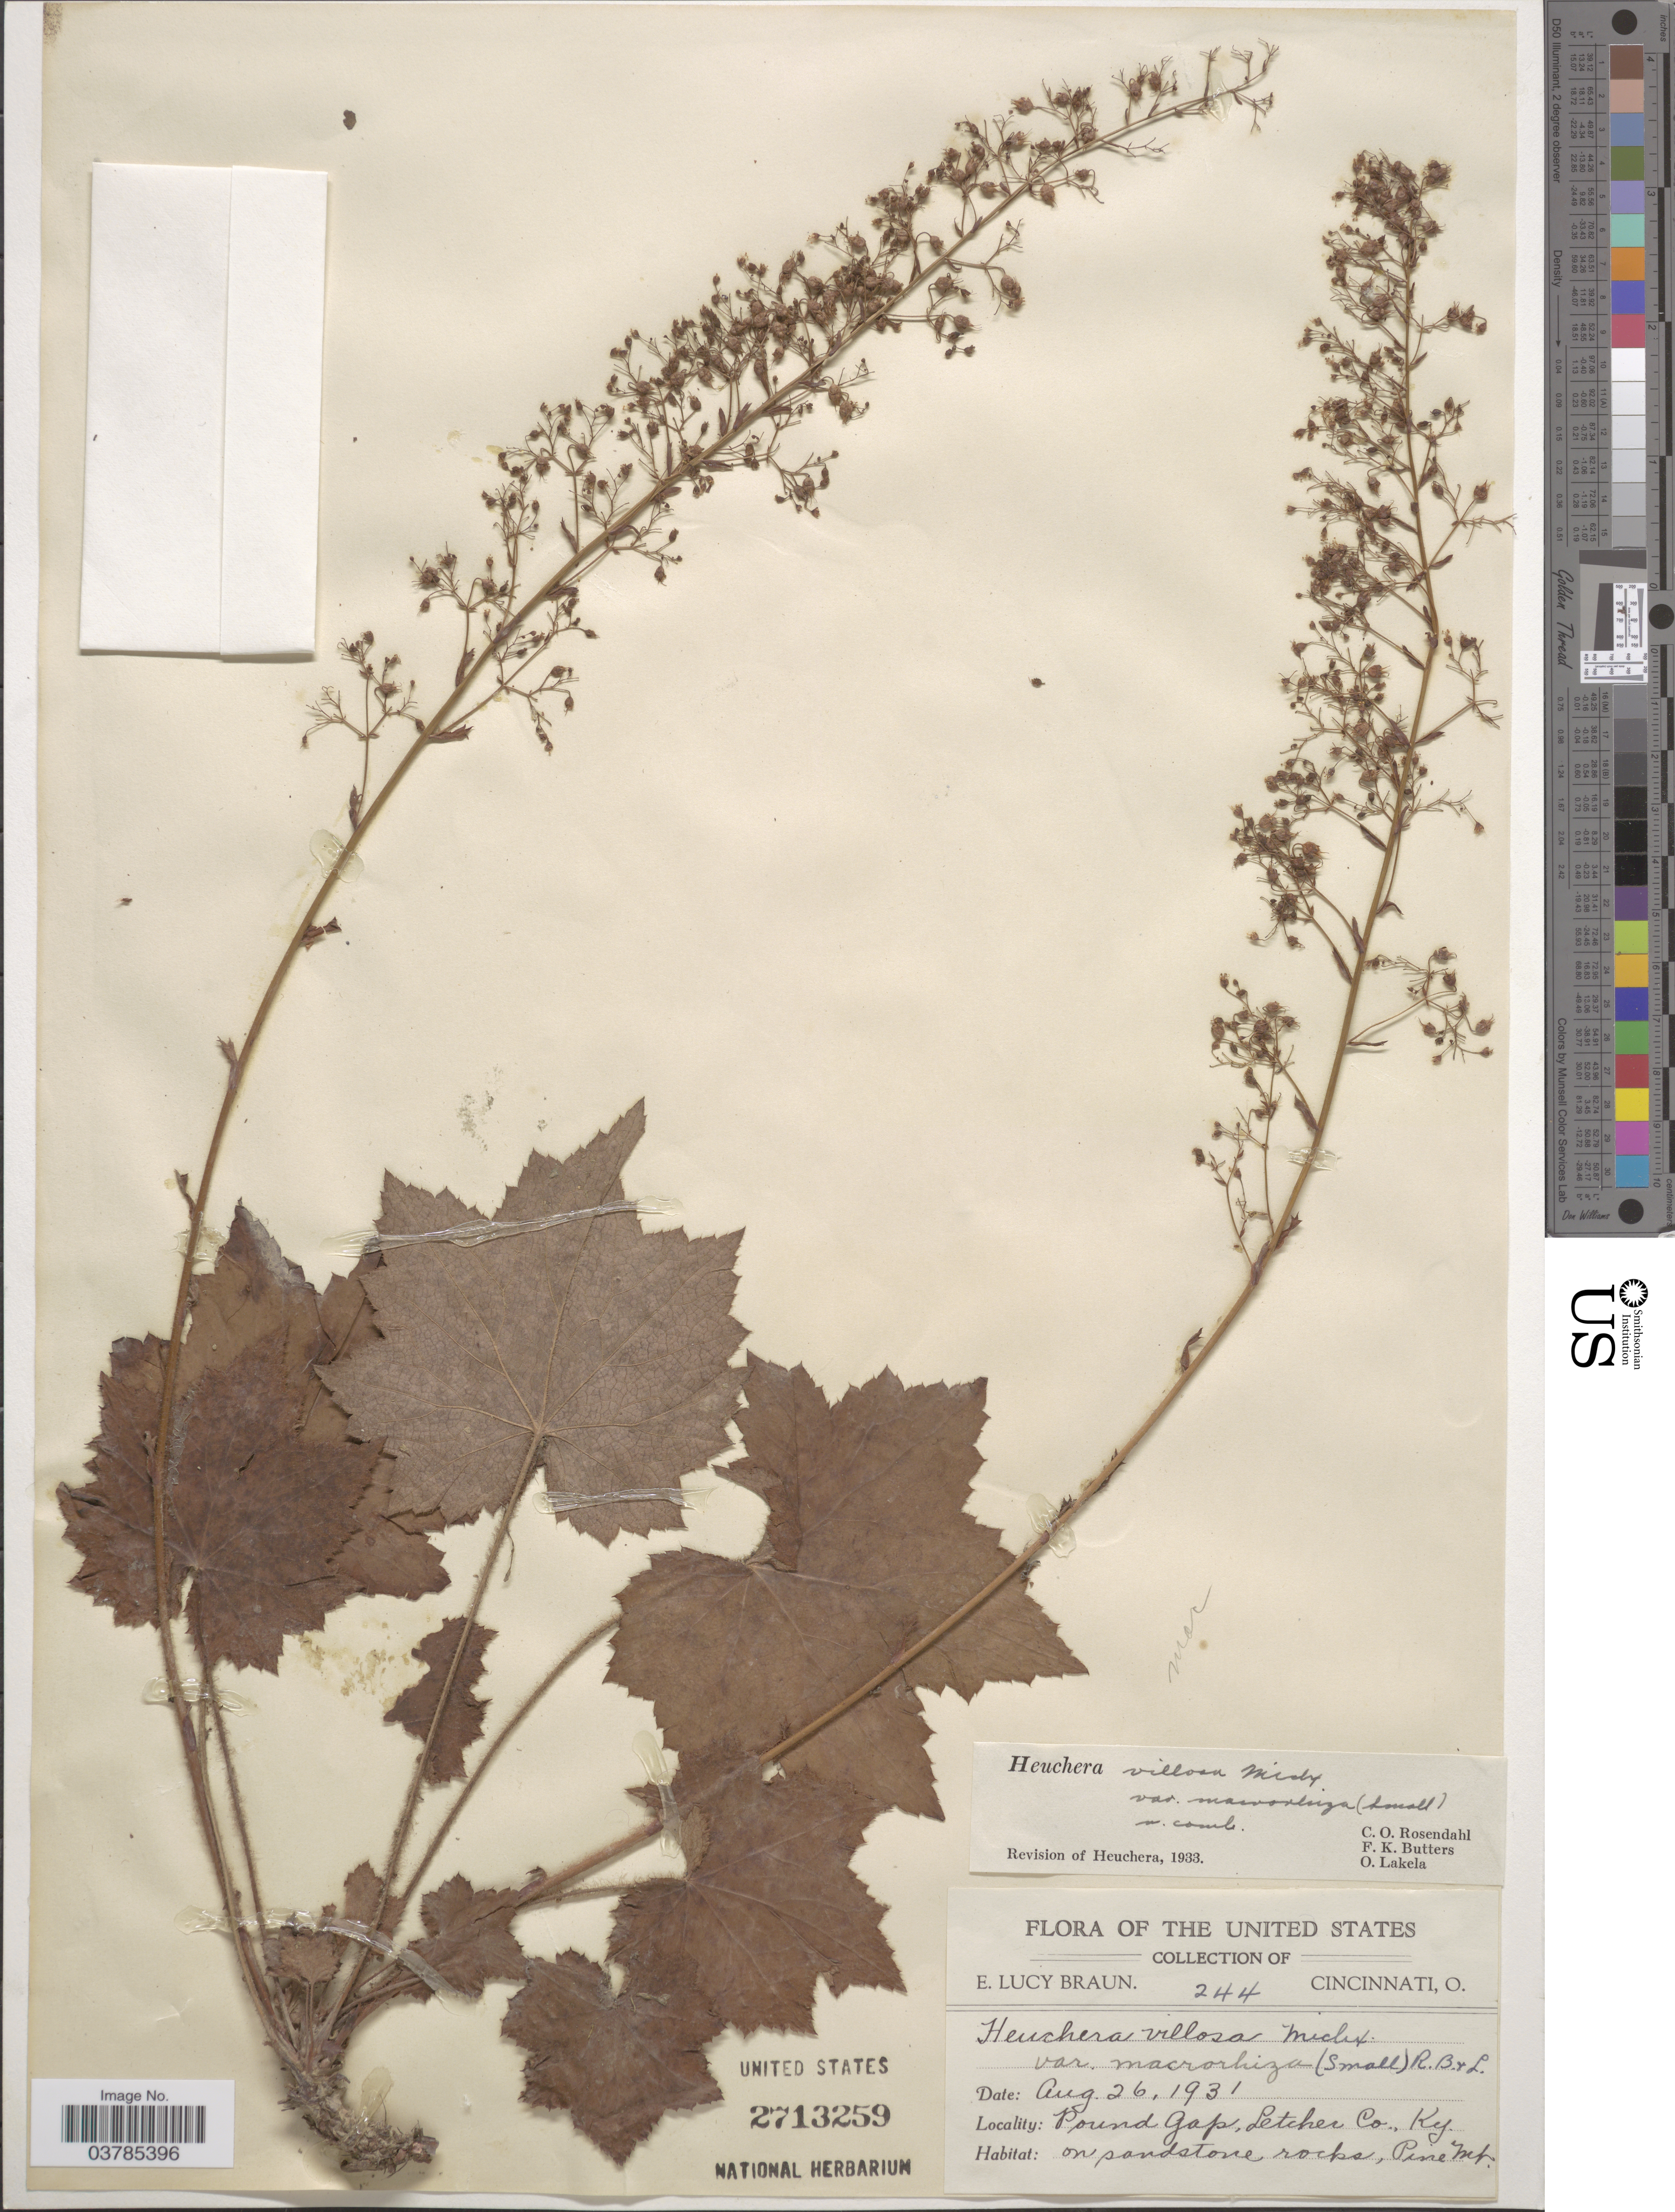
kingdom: Plantae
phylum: Tracheophyta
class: Magnoliopsida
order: Saxifragales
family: Saxifragaceae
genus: Heuchera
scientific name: Heuchera villosa var. macrorhiza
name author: (Small) Rosend. et al.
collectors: E. L. Braun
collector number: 244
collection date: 1931-08-26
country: United States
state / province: Kentucky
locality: Pound Gap, Letcher Co. Pine Mt.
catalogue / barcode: US 2713259